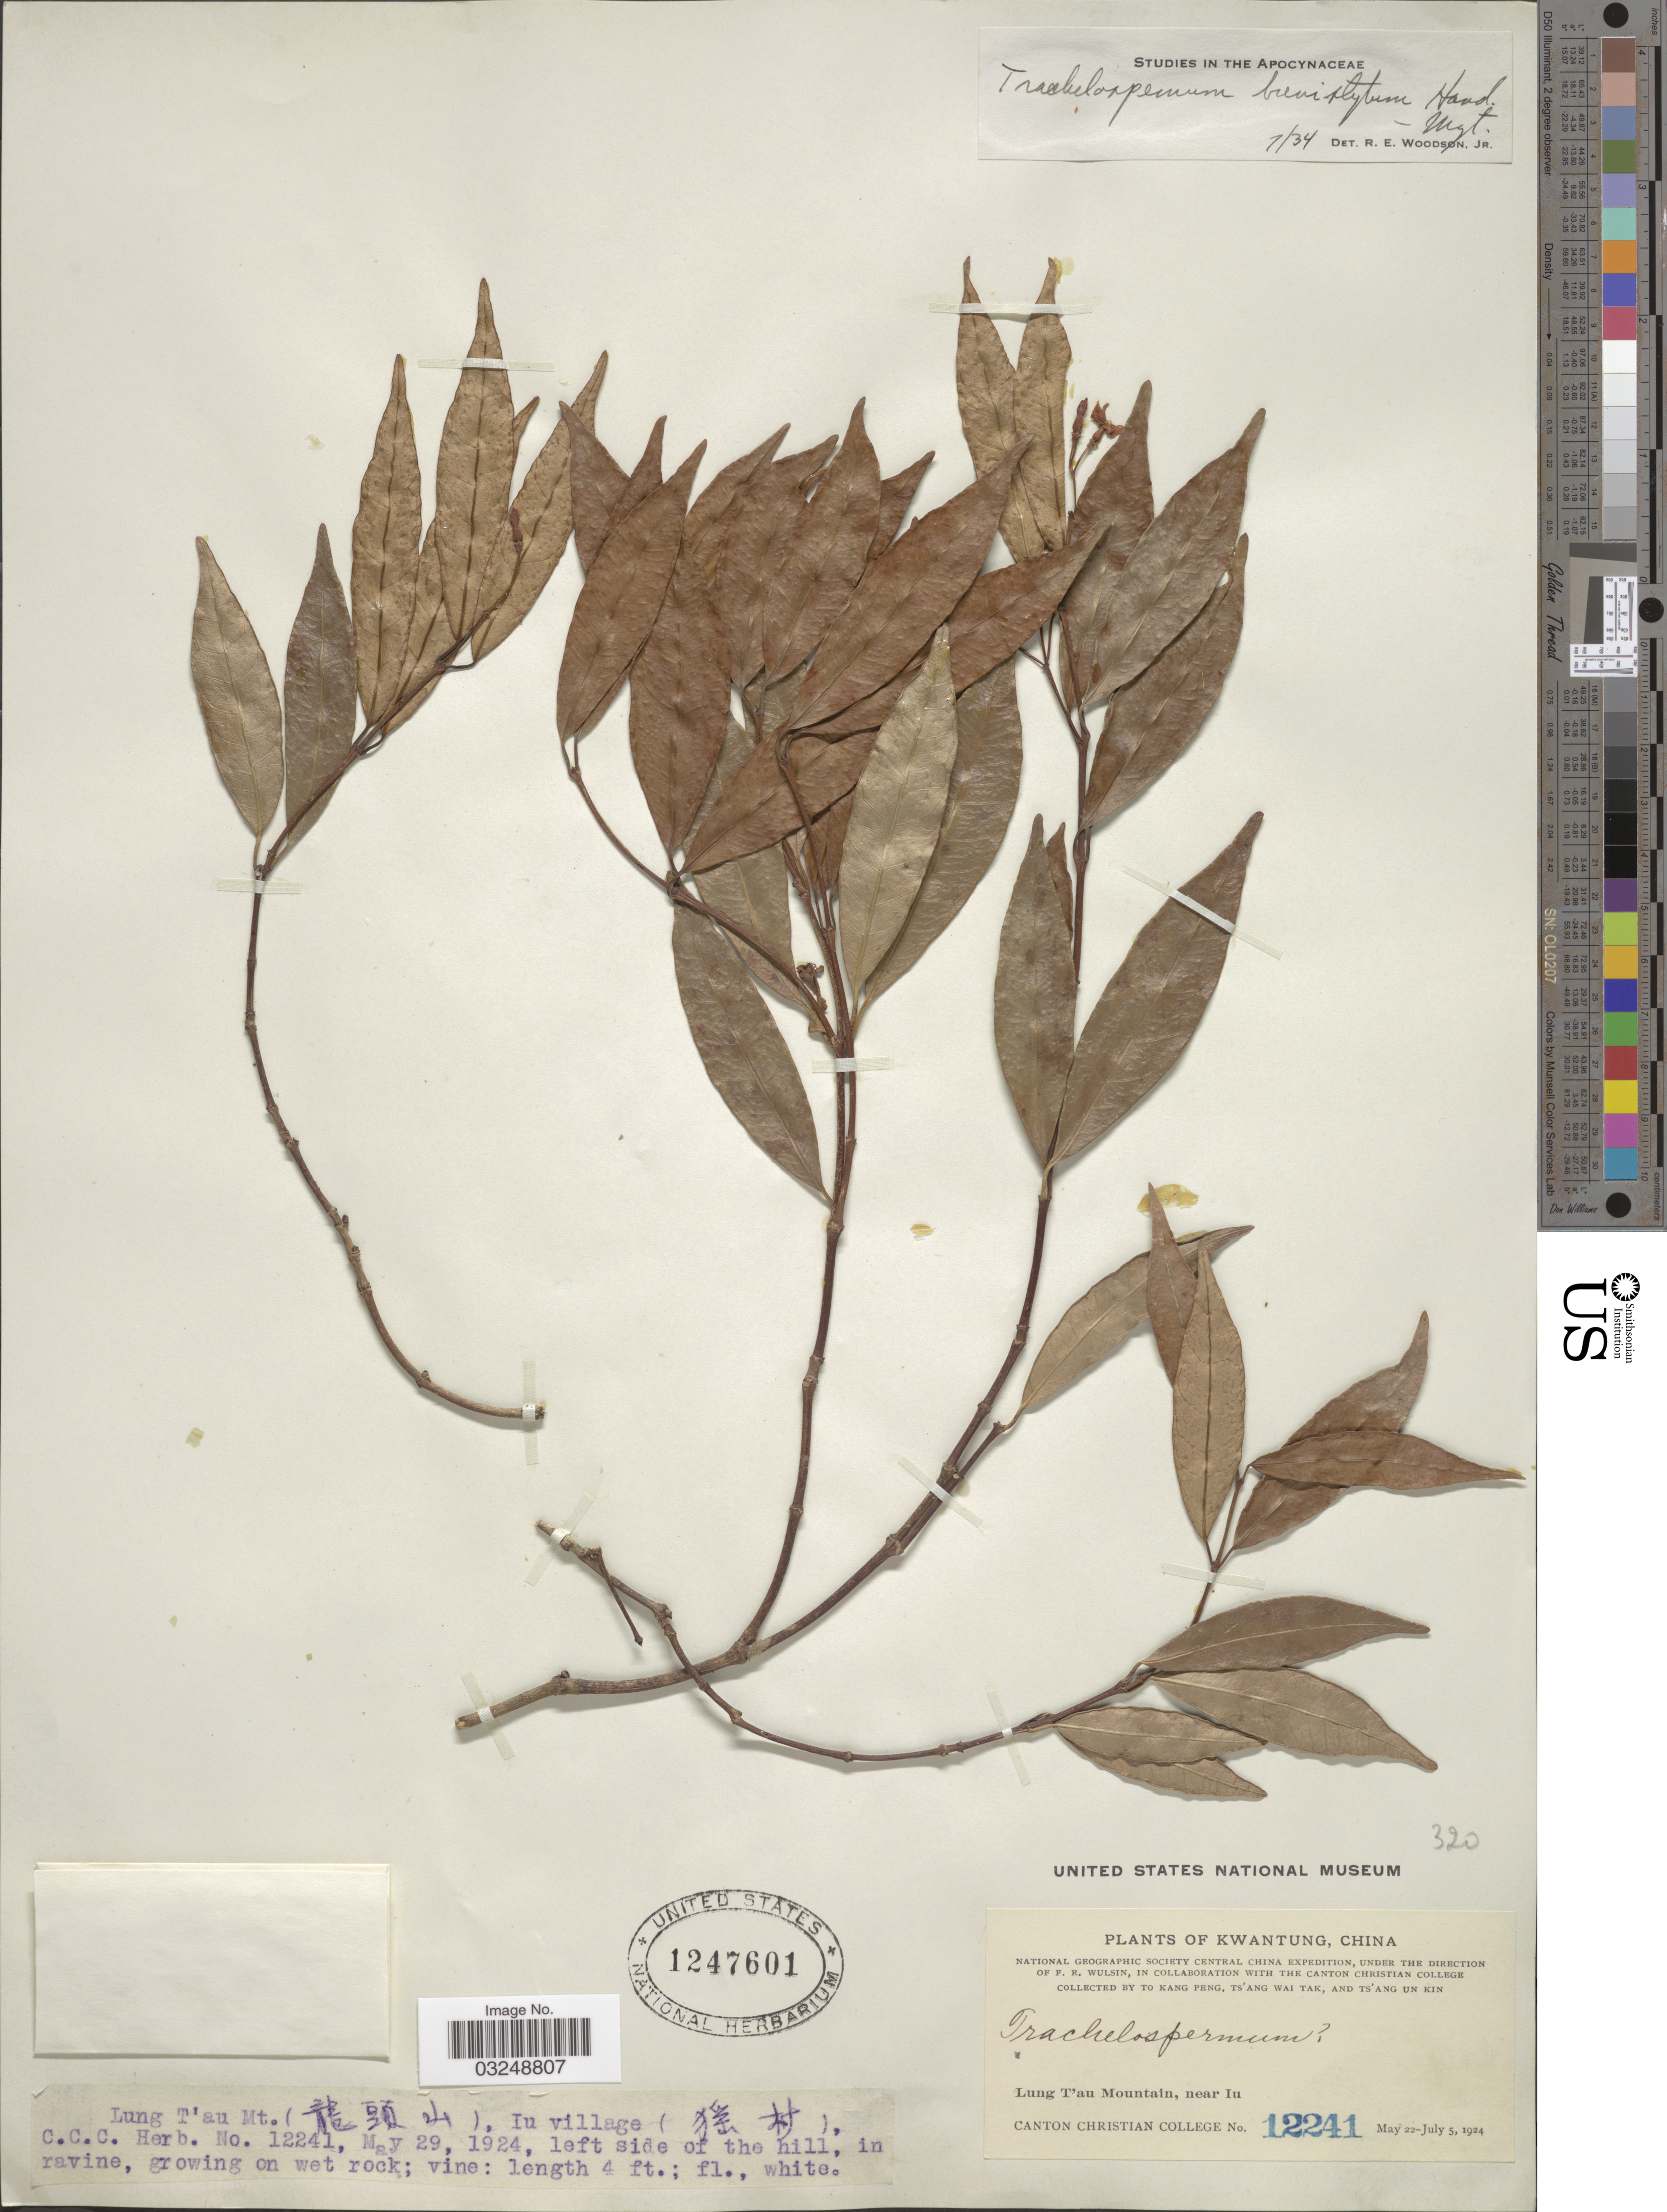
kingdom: Plantae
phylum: Tracheophyta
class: Magnoliopsida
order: Gentianales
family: Apocynaceae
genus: Trachelospermum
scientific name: Trachelospermum sp.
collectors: Canton Christian College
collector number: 12241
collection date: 1924-05-29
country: China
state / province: Guangdong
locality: Kwangtung. Lung T'au Mountain, near Iu. Iu village X.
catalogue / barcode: US 1247601